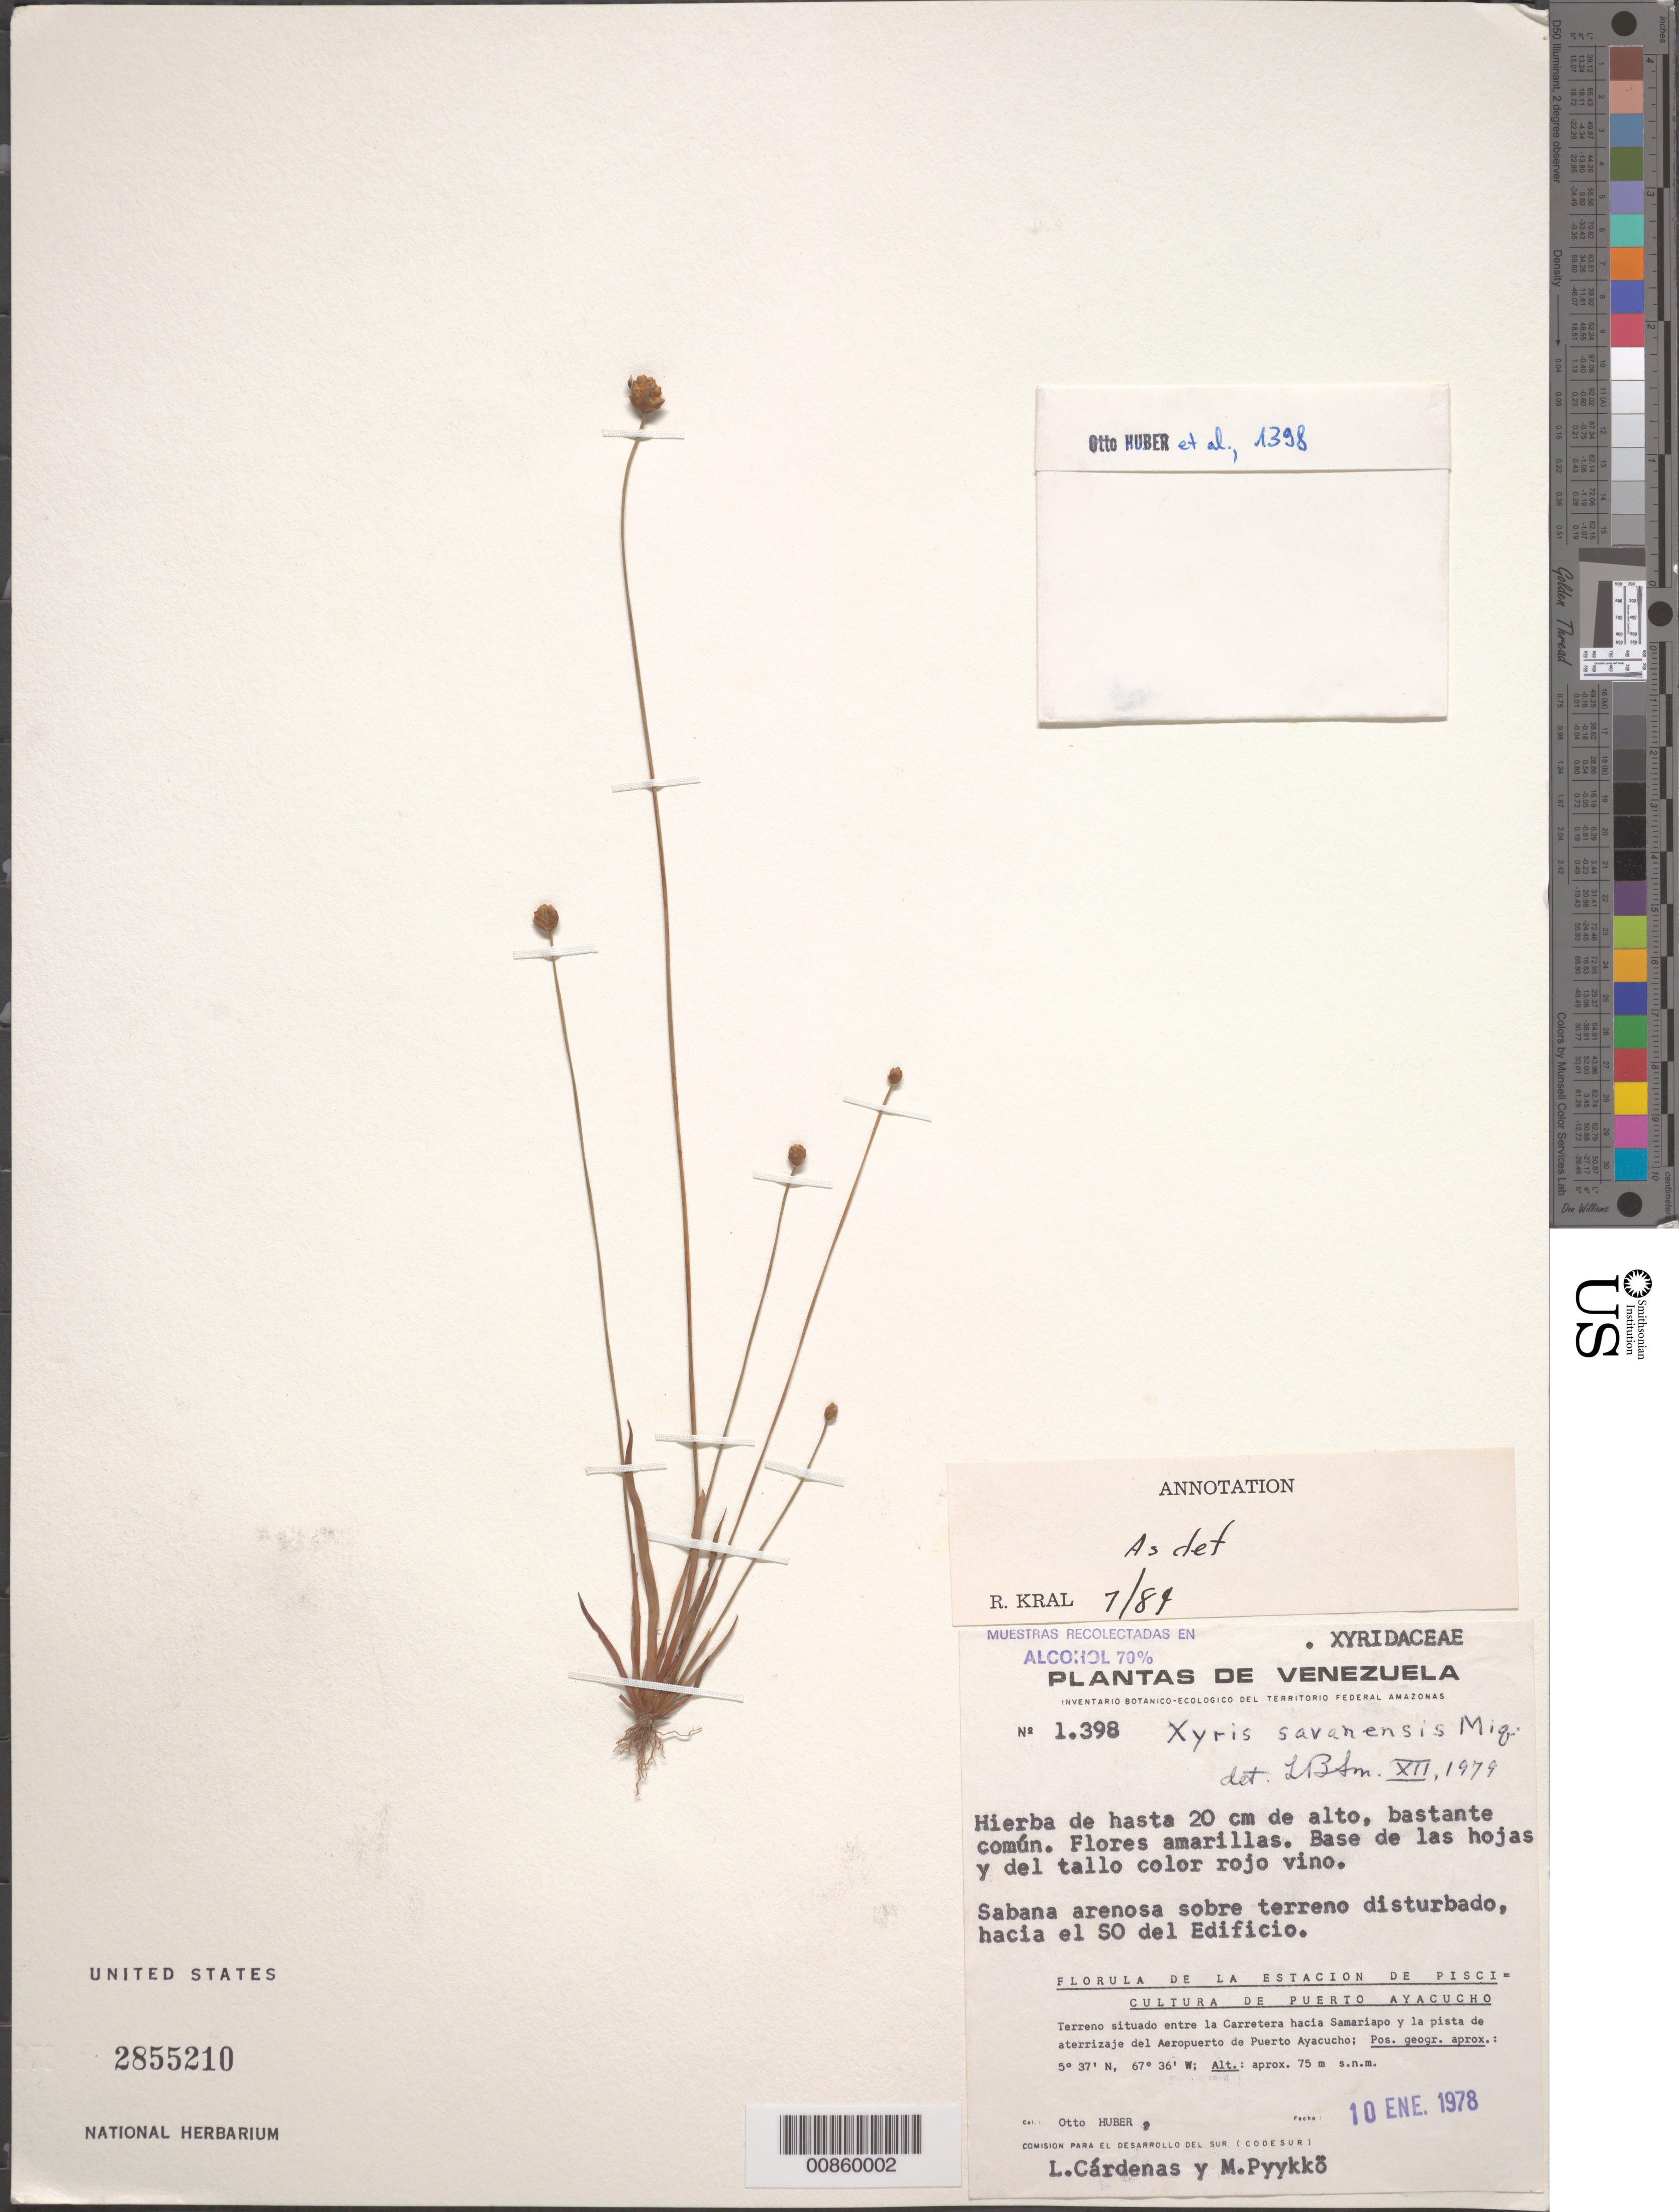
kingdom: Plantae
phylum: Tracheophyta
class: Liliopsida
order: Poales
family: Xyridaceae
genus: Xyris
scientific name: Xyris savanensis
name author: Miq.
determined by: Kral, Robert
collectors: O. Huber, L. Cárdenas & M. Pyykko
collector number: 1398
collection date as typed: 10-Jan-78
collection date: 1978-01-10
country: Venezuela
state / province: Amazonas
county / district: Atures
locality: Puerto Ayacucho, carretera hacia Samariapo y la pista de aterrizaje del Aeropuerto de Puerto Ayacucho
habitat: Sabana arenosa sobre terreno disturbado.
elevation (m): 75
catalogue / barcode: US 2855210